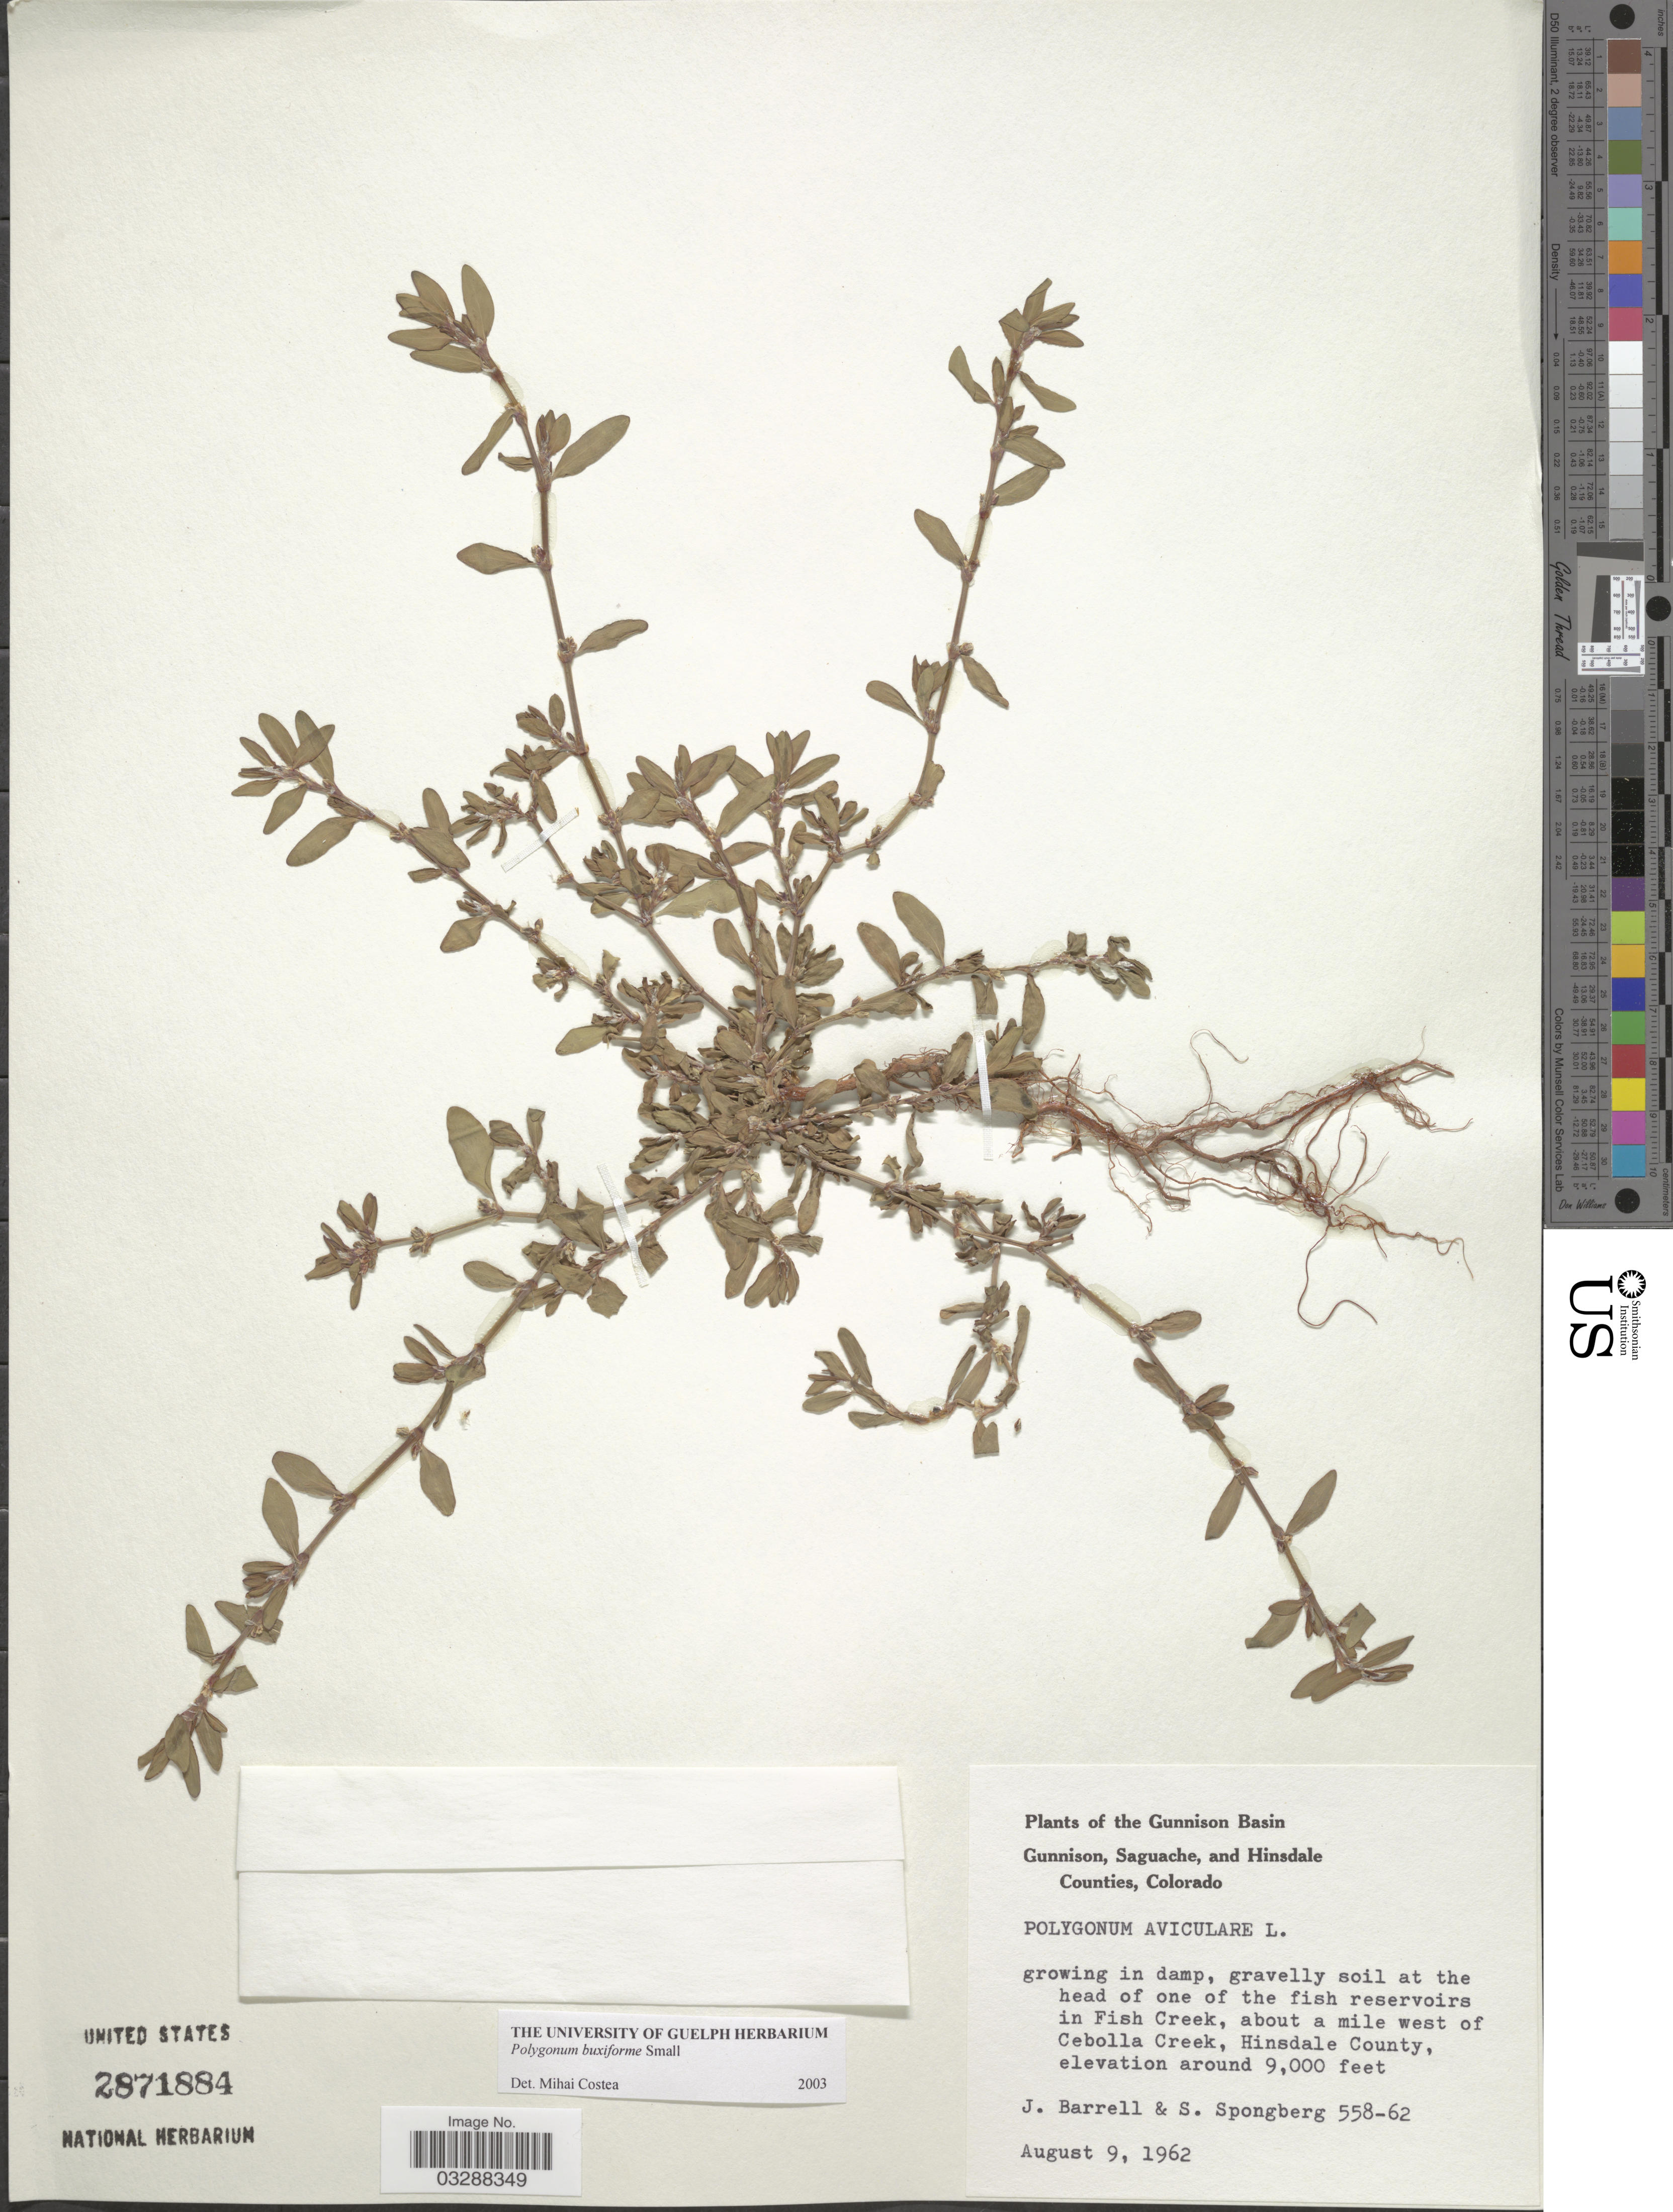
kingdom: Plantae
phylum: Tracheophyta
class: Magnoliopsida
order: Caryophyllales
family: Polygonaceae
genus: Polygonum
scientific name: Polygonum buxiforme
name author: Small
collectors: J. Barrell & S. A.Spongberg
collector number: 558-62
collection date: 1962-08-09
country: United States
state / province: Colorado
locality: The Gunnison Basin, gravelly soil at the head of one of the fish reservoirs in Fish Creek, about a mile west of Cebolla Creek, Hinsdale County.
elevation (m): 2743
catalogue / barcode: US 2871884